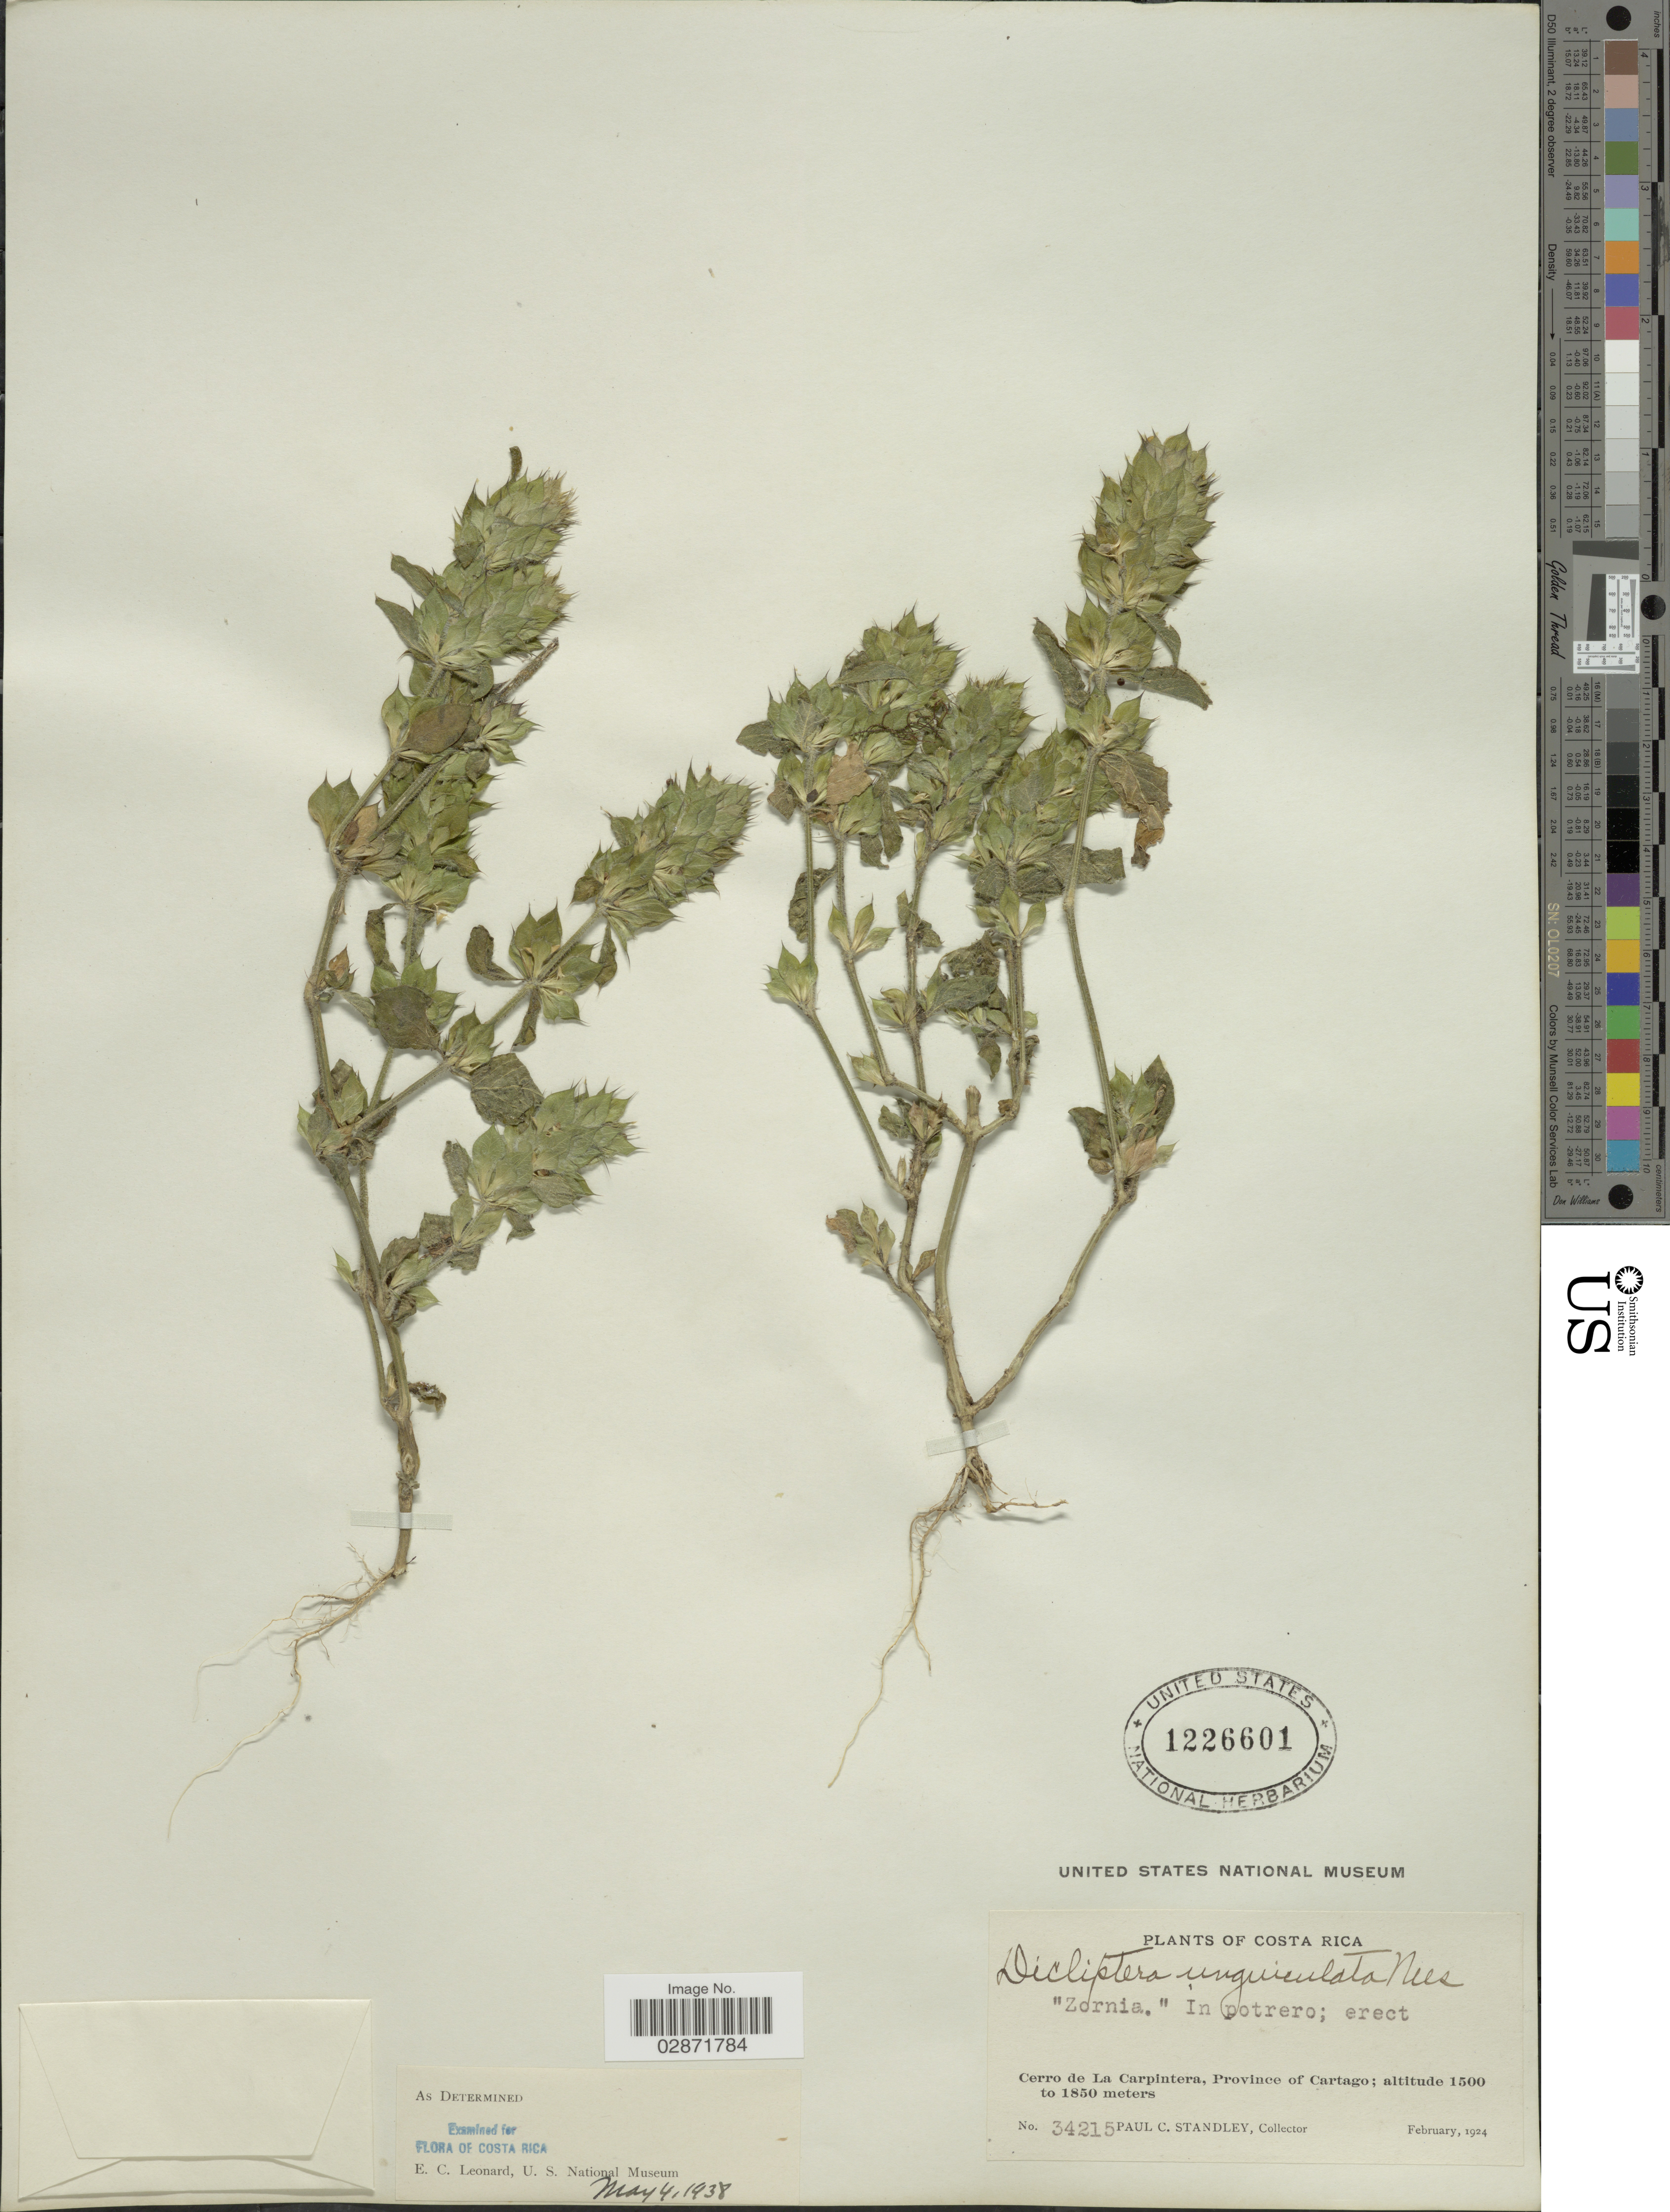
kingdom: Plantae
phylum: Tracheophyta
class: Magnoliopsida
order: Lamiales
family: Acanthaceae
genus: Dicliptera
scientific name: Dicliptera unguiculata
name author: Nees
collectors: P. C. Standley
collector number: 34215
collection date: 1924-02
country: Costa Rica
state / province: Cartago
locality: Cerro de La Carpintera, Province of Cartago.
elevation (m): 1500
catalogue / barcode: US 1226601